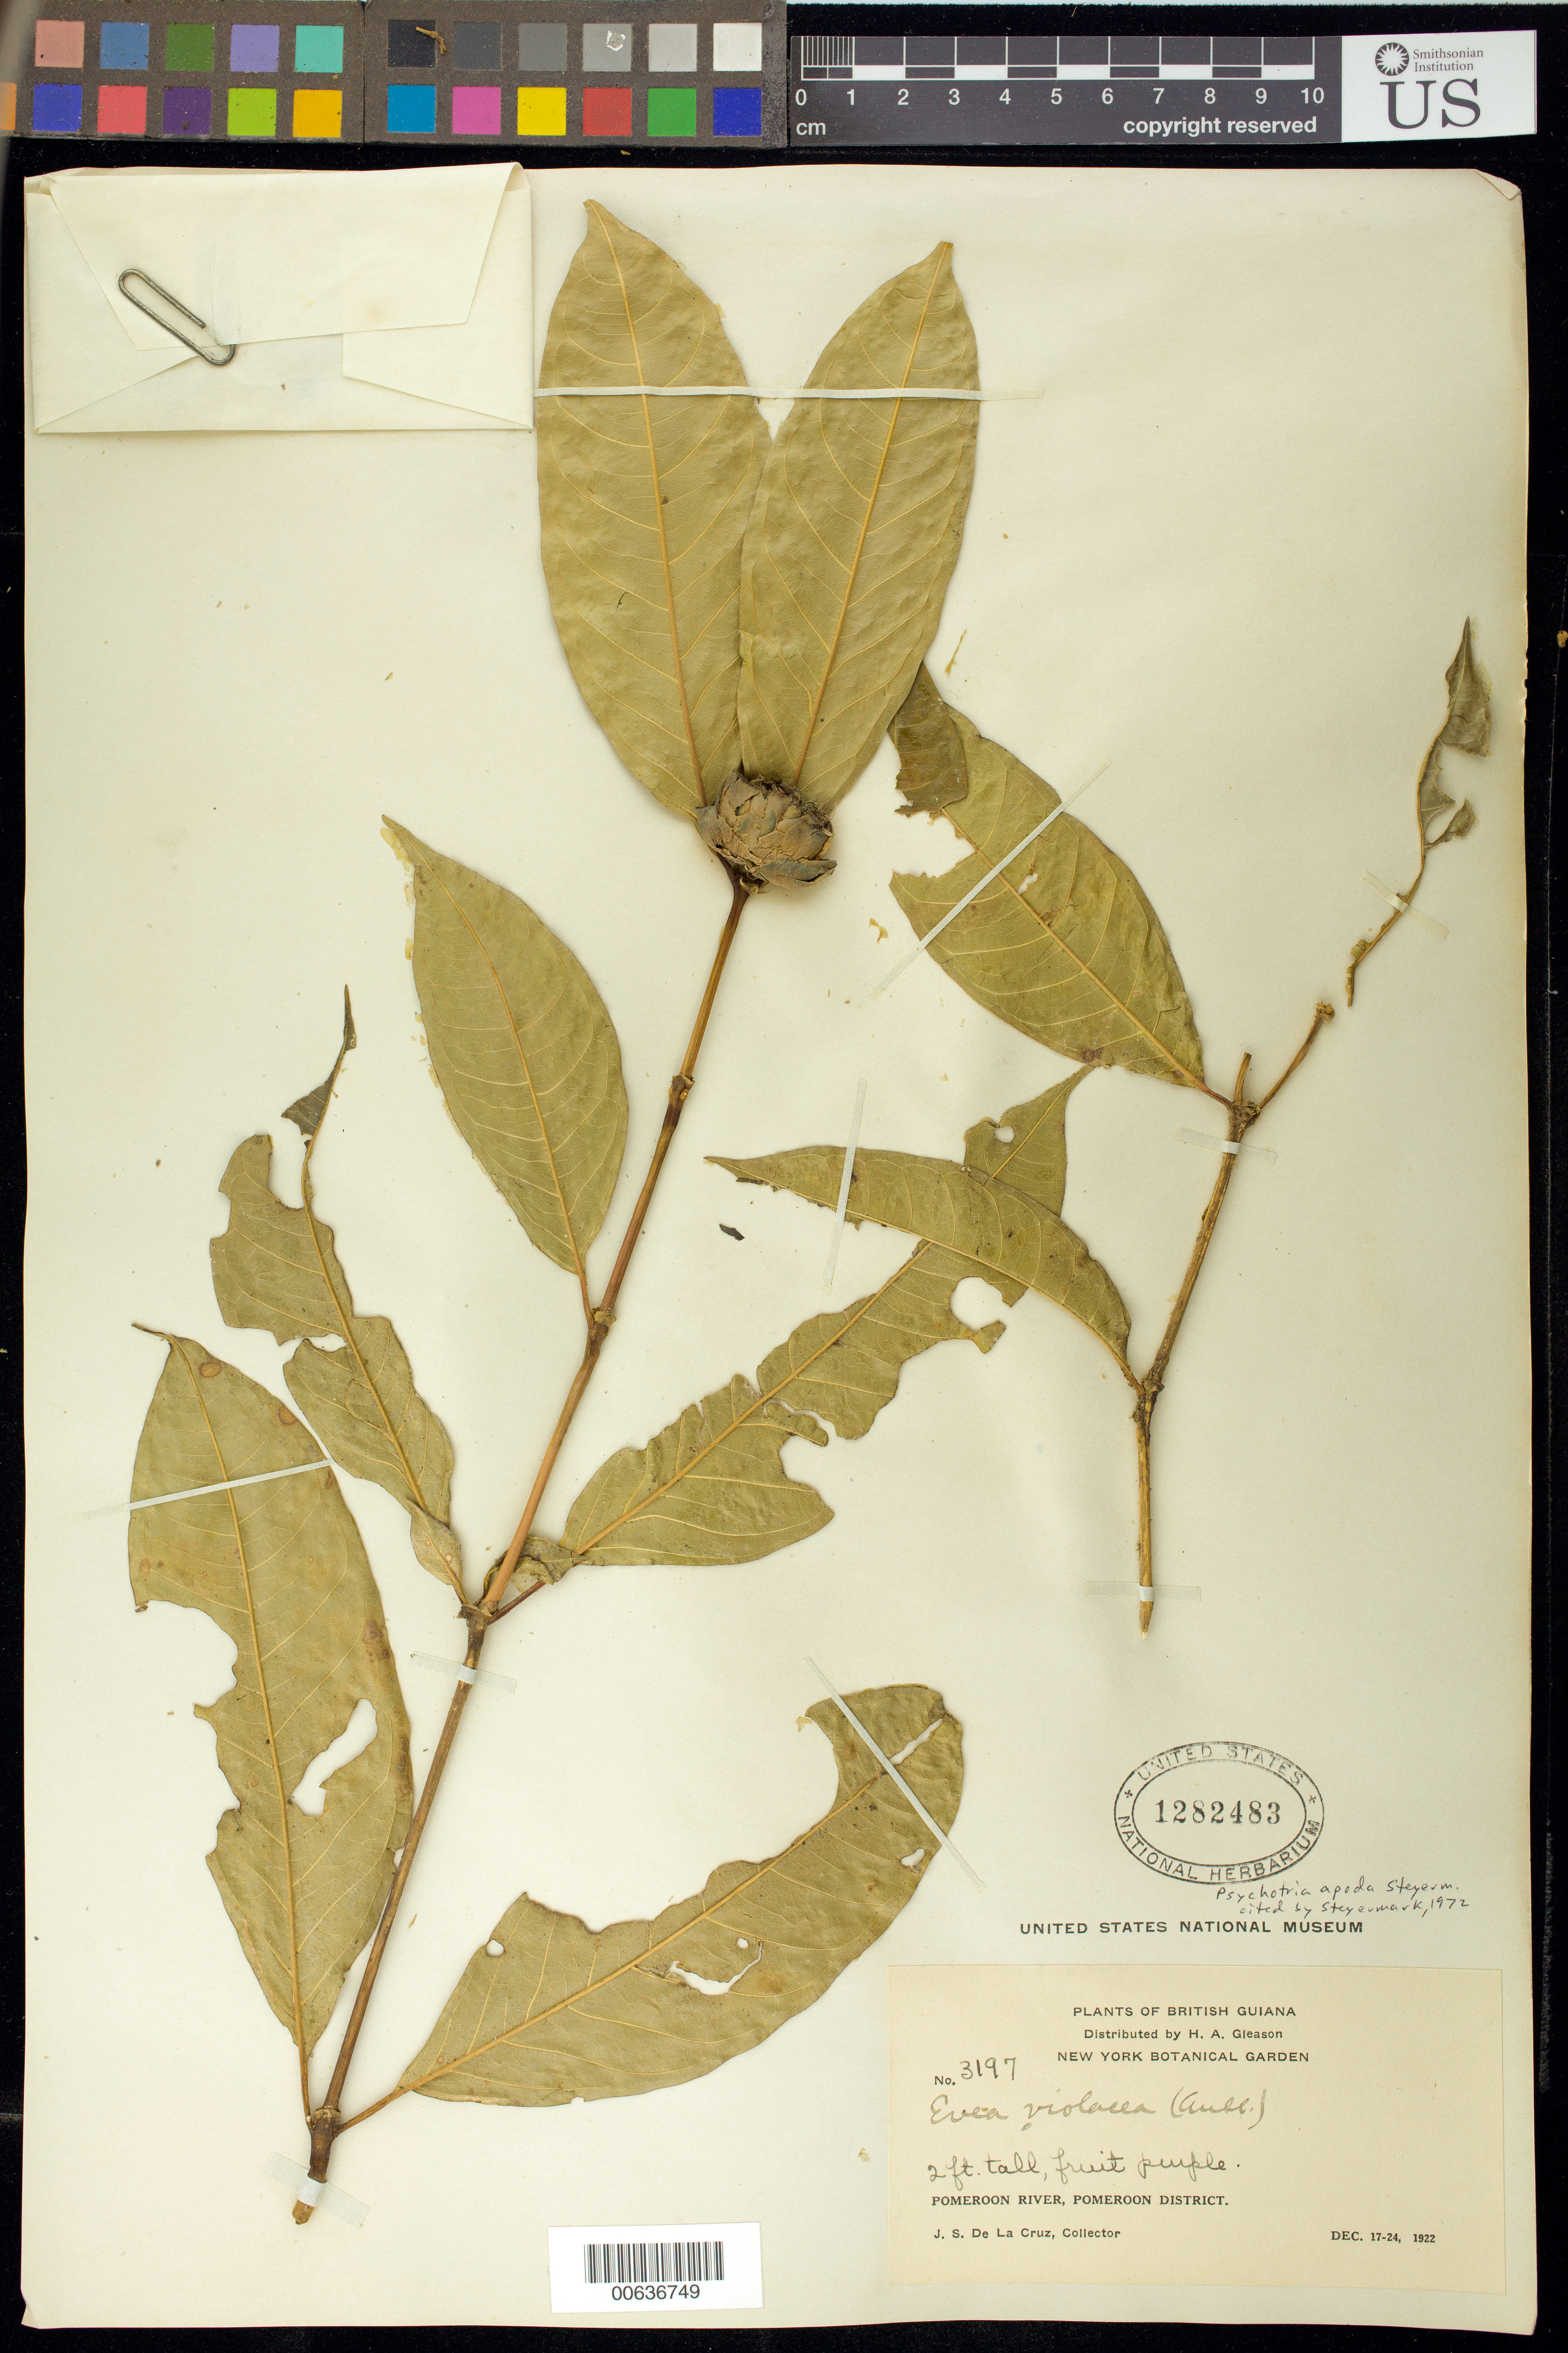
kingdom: Plantae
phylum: Tracheophyta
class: Magnoliopsida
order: Gentianales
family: Rubiaceae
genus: Palicourea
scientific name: Palicourea apoda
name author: (Steyerm.) Delprete & J.H. Kirkbr.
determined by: Kirkbride, J. H., Jr.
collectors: J. S. de la Cruz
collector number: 3197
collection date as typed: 17-Dec-22 to 24-Dec-22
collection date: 1922-12-17/1922-12-24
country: Guyana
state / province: Pomeroon-Supenaam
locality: Pomeroon R.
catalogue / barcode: US 1282483